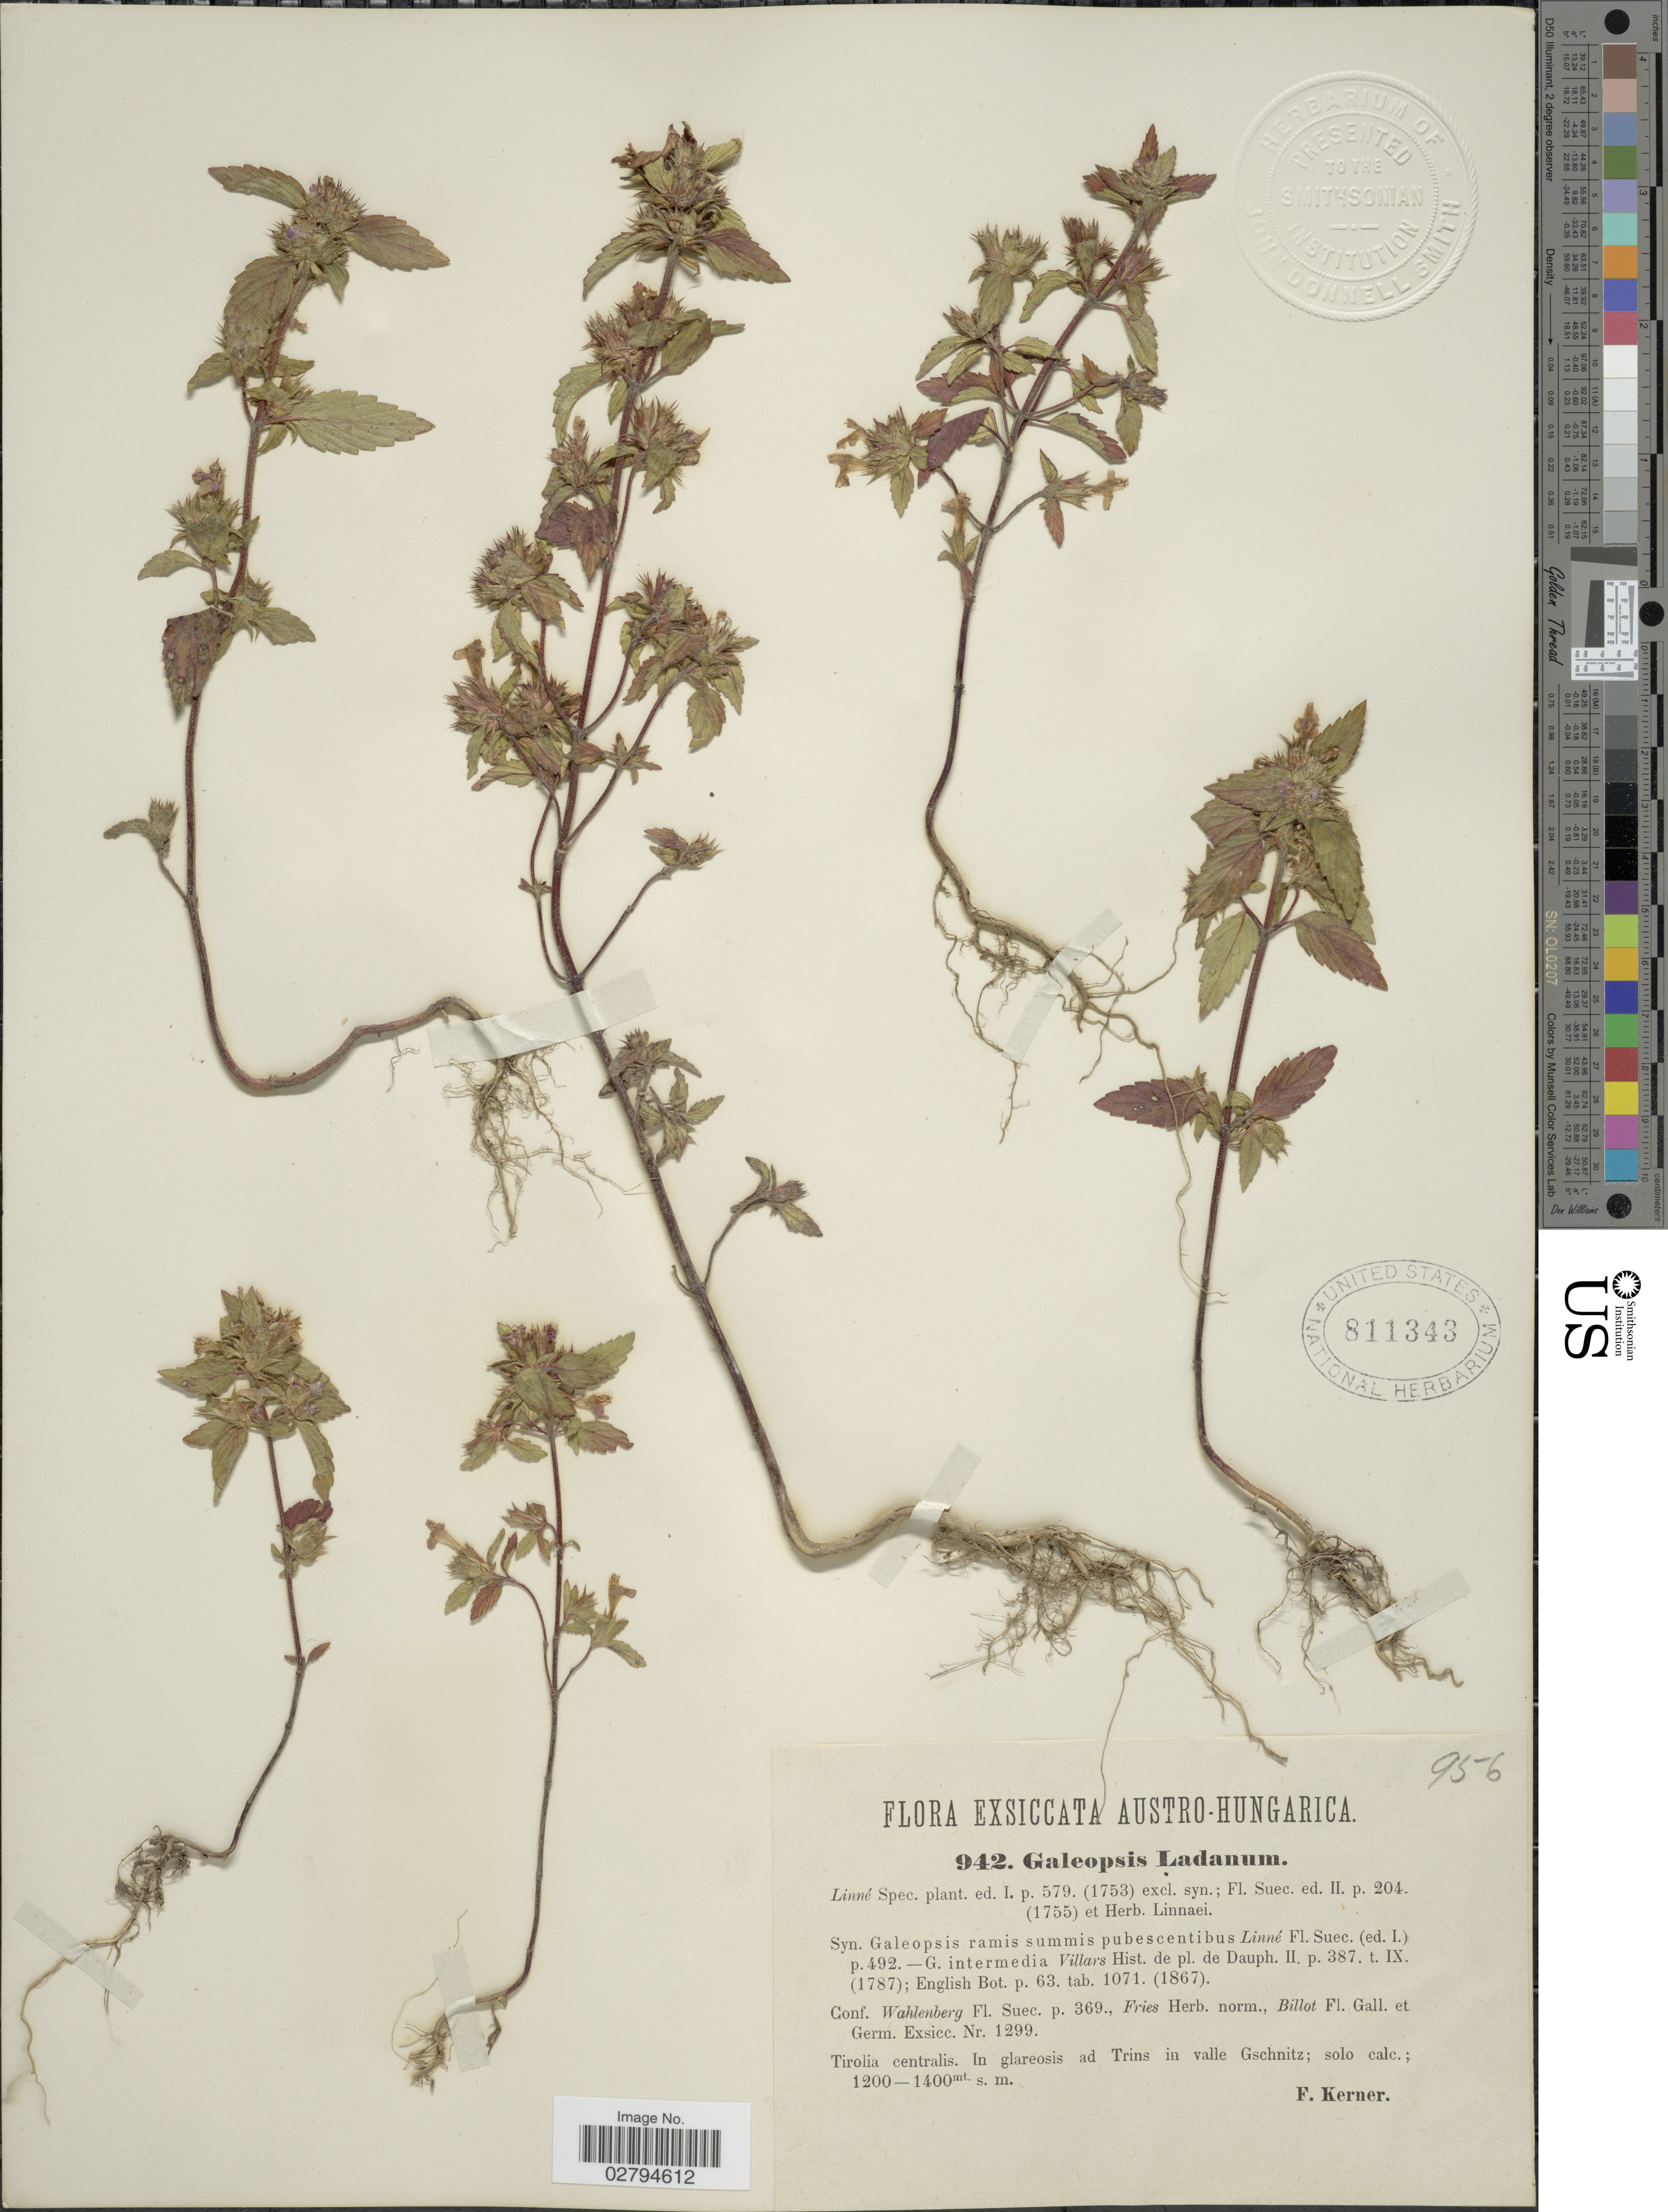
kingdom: Plantae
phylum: Tracheophyta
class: Magnoliopsida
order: Lamiales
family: Lamiaceae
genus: Galeopsis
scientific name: Galeopsis ladanum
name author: L.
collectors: F. Kerner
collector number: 942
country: Austria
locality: Austro-Hungarica. Tirolia centralis. In glareosis ad Trins in valle Gschnitz.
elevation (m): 1200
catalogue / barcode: US 811343